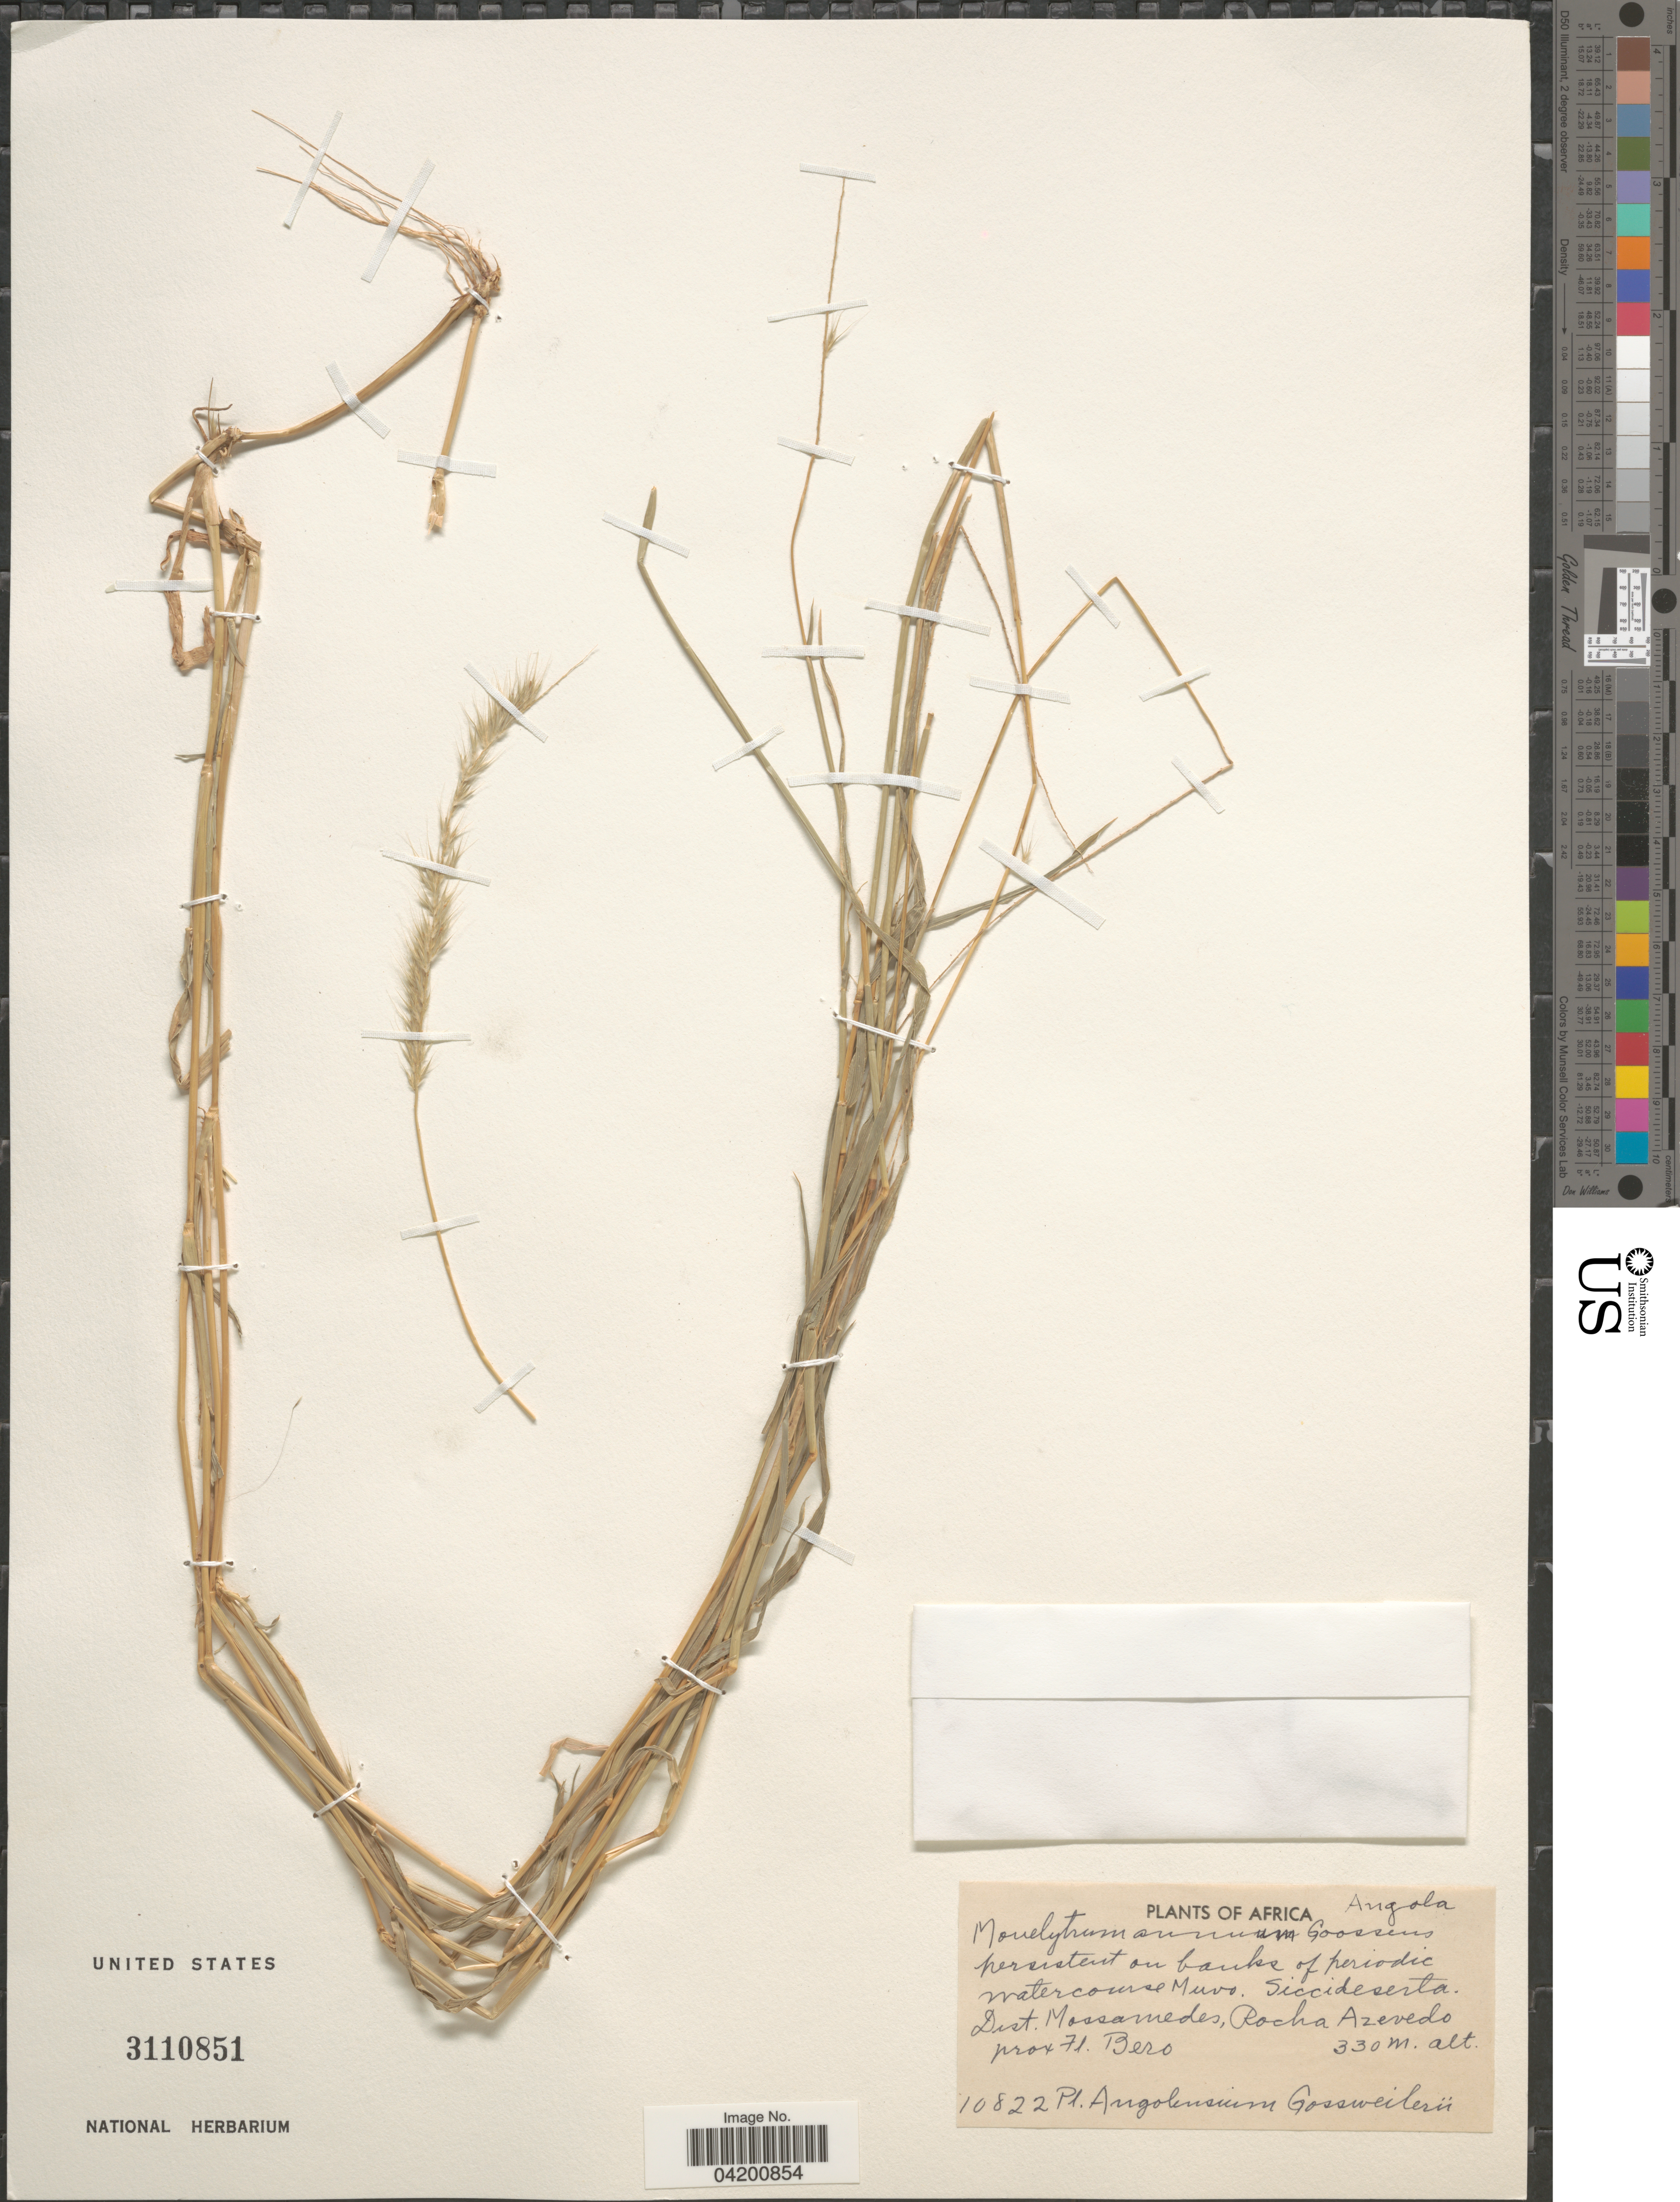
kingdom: Plantae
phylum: Tracheophyta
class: Liliopsida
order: Poales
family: Poaceae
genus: Monelytrum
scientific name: Monelytrum luederitzianum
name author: Hack.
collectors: -. Gossweiler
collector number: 10822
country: Angola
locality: Dist. Mossamedes, Rocha Azeved prox. fl. Bero.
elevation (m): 330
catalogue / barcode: US 3110851